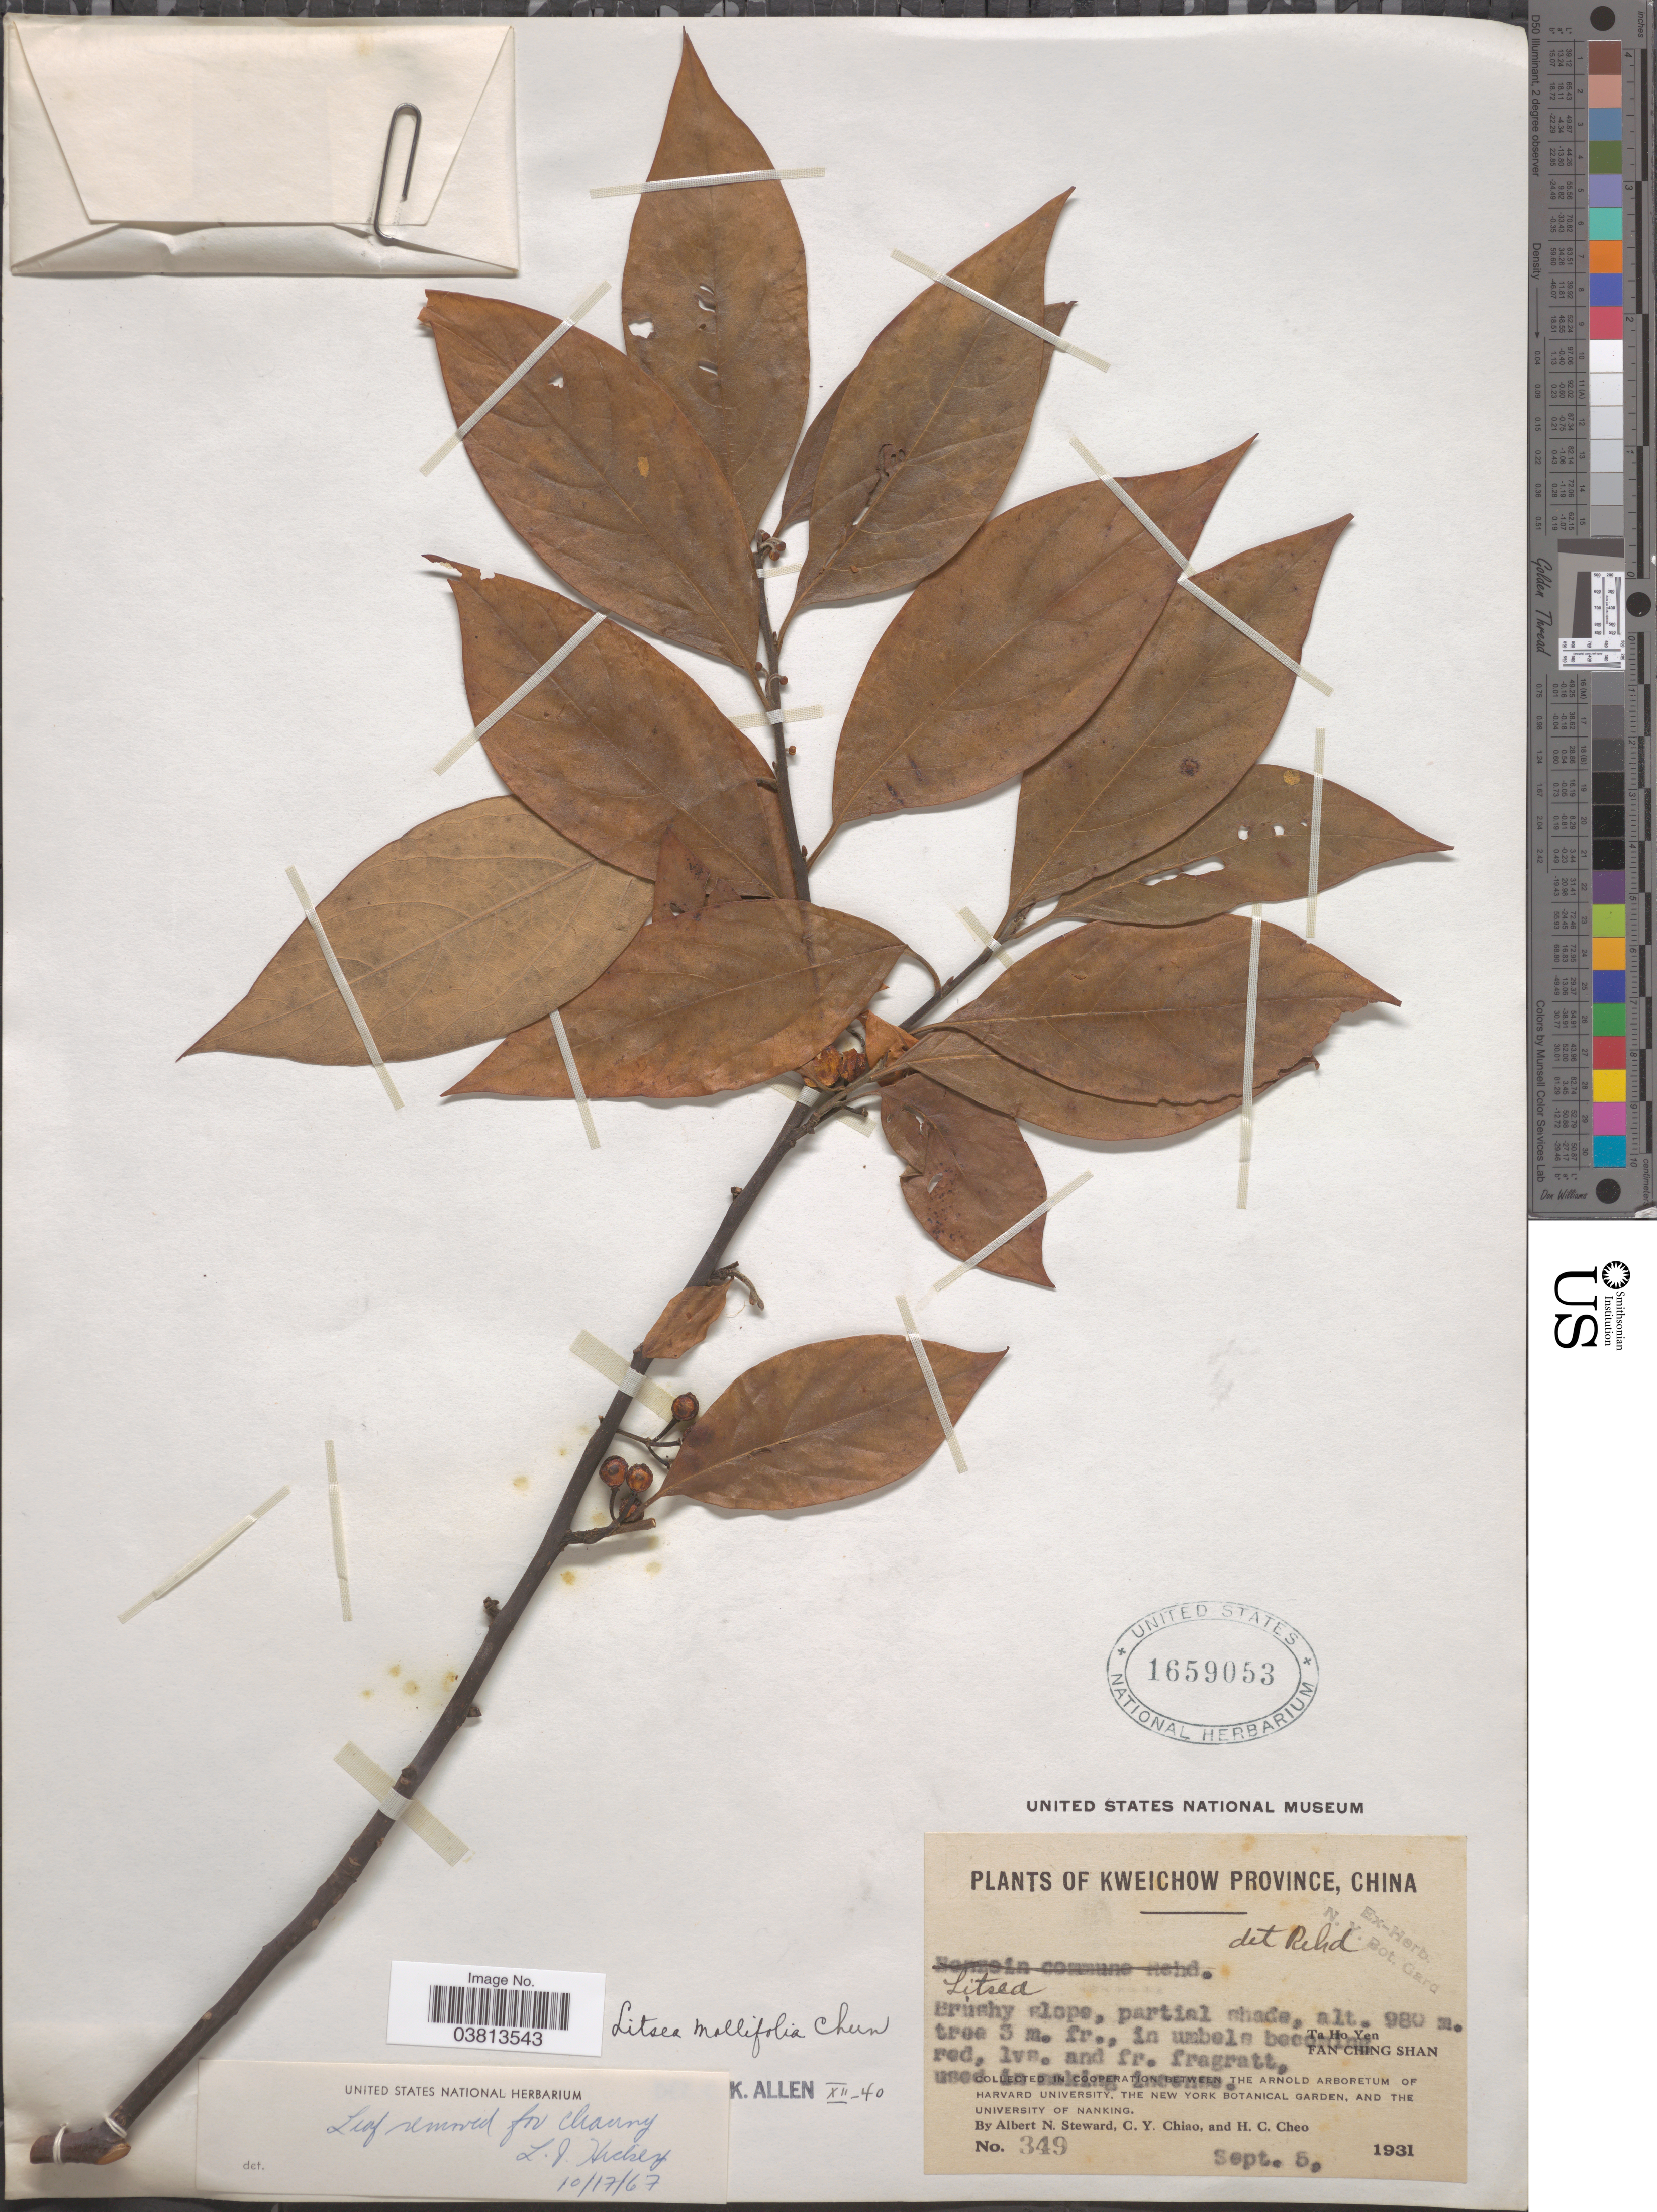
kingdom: Plantae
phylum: Tracheophyta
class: Magnoliopsida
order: Laurales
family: Lauraceae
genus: Litsea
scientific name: Litsea mollifolia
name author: Chun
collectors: A. N. Steward, C. Y. Chiao & H. Cheo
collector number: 349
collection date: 1931-09-05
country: China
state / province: Guizhou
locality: Kweichow Province. Ta Ho Yen. Fan Ching Shan.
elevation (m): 980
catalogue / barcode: US 1659053